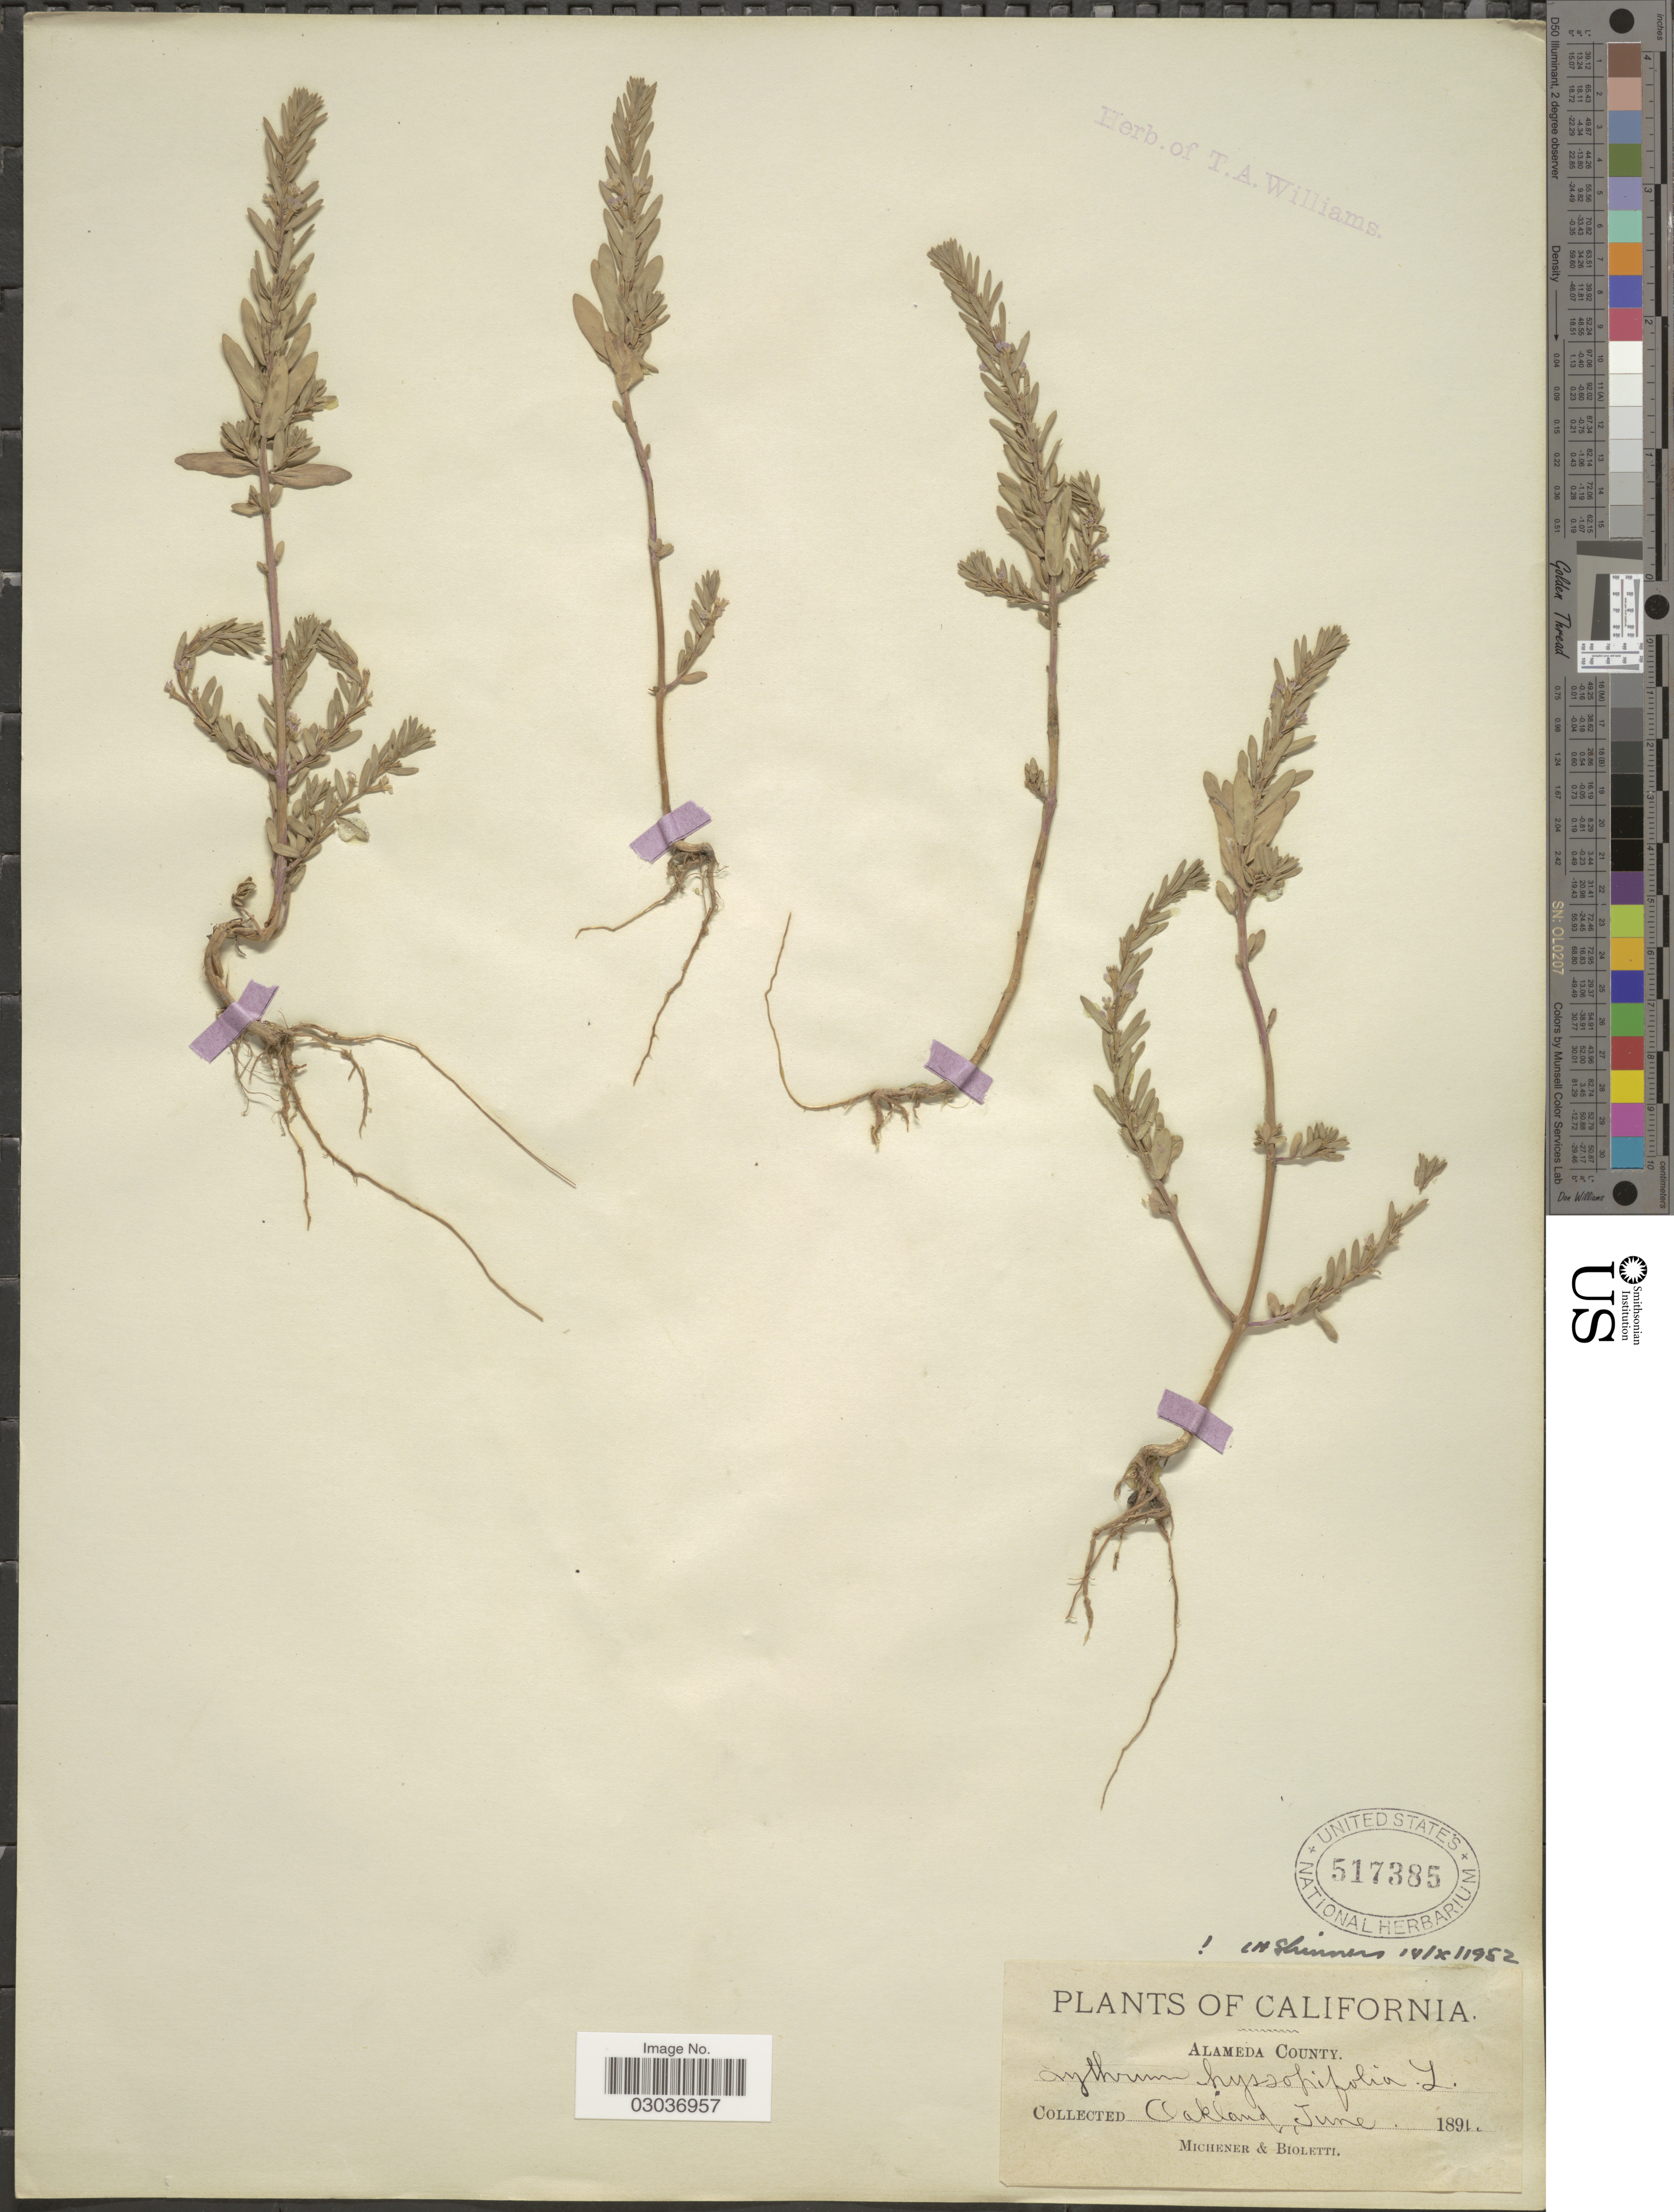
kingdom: Plantae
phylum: Tracheophyta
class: Magnoliopsida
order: Myrtales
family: Lythraceae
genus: Lythrum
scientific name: Lythrum hyssopifolia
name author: L.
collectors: -. Michener & -- Bioletti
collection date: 1891-06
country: United States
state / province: California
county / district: Alameda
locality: Oakland, Alameda County.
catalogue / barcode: US 517385